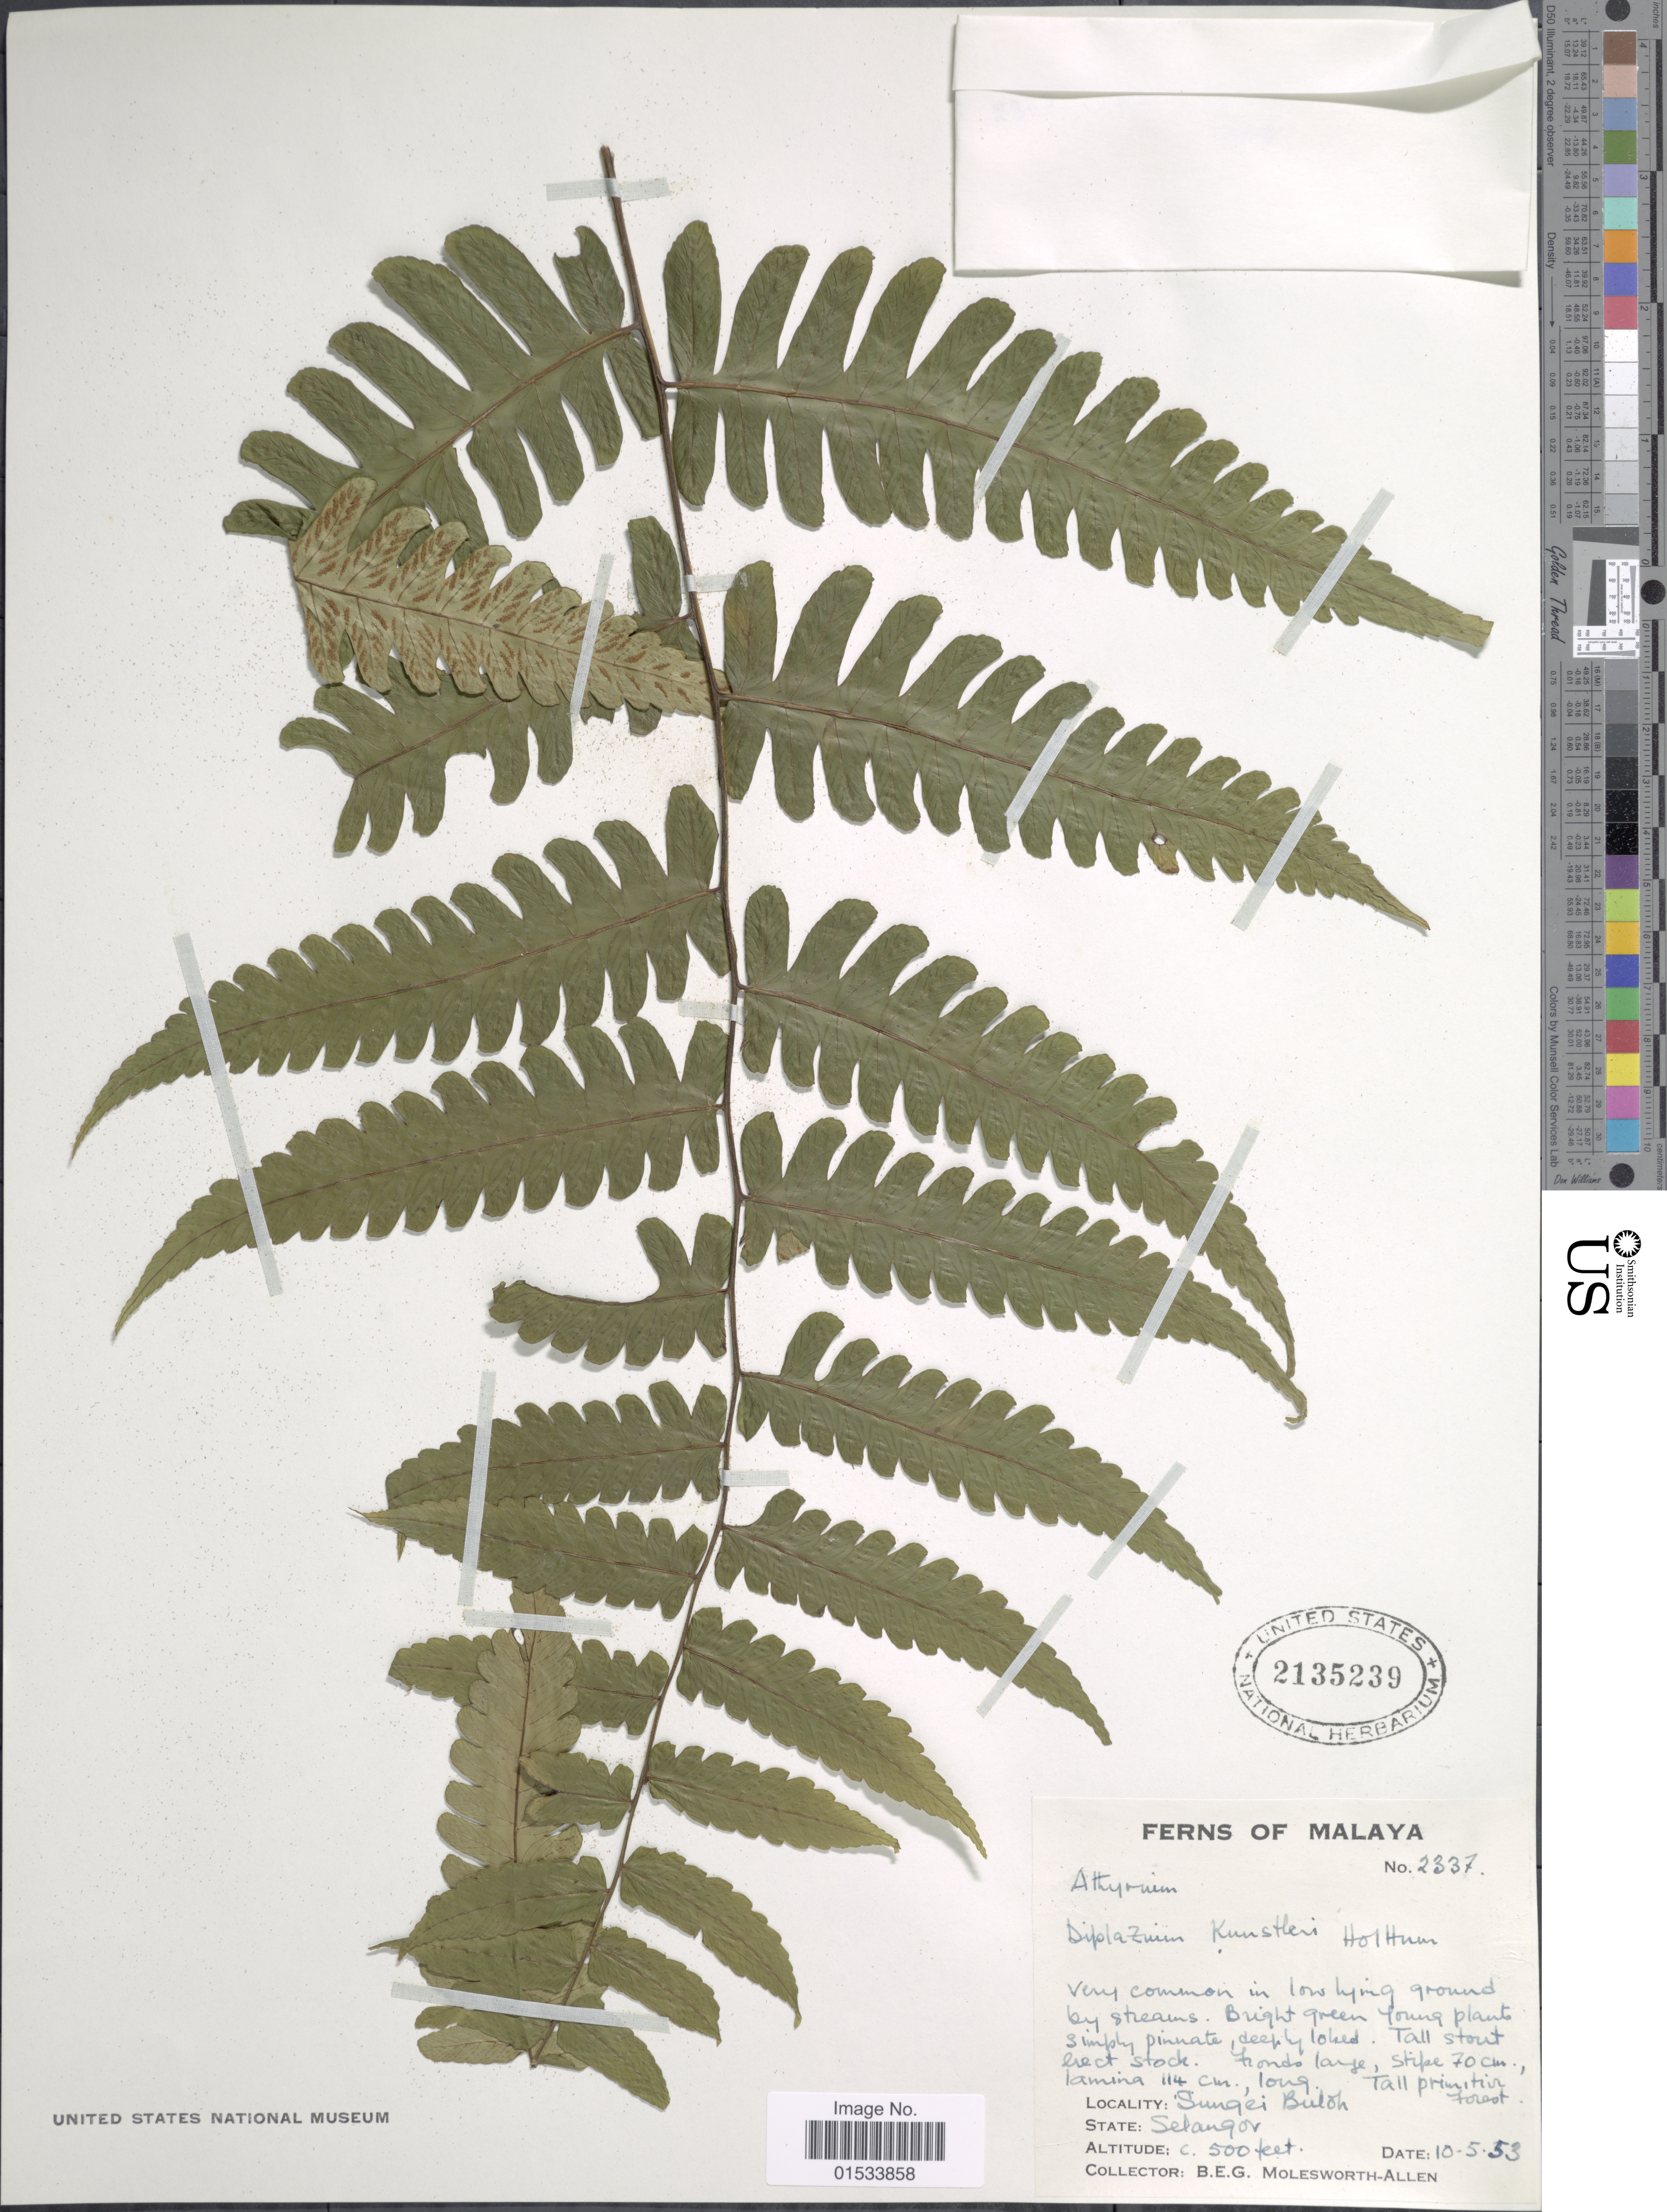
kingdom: Plantae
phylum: Tracheophyta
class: Polypodiopsida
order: Polypodiales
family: Athyriaceae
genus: Diplazium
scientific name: Diplazium kunstleri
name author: Holttum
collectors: B. E. G. Molesworth-Allen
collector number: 2337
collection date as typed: Transcribed d/m/y: 10/5/53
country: Malaysia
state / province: Selangor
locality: Sungei Buloh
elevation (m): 152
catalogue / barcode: US 2135239